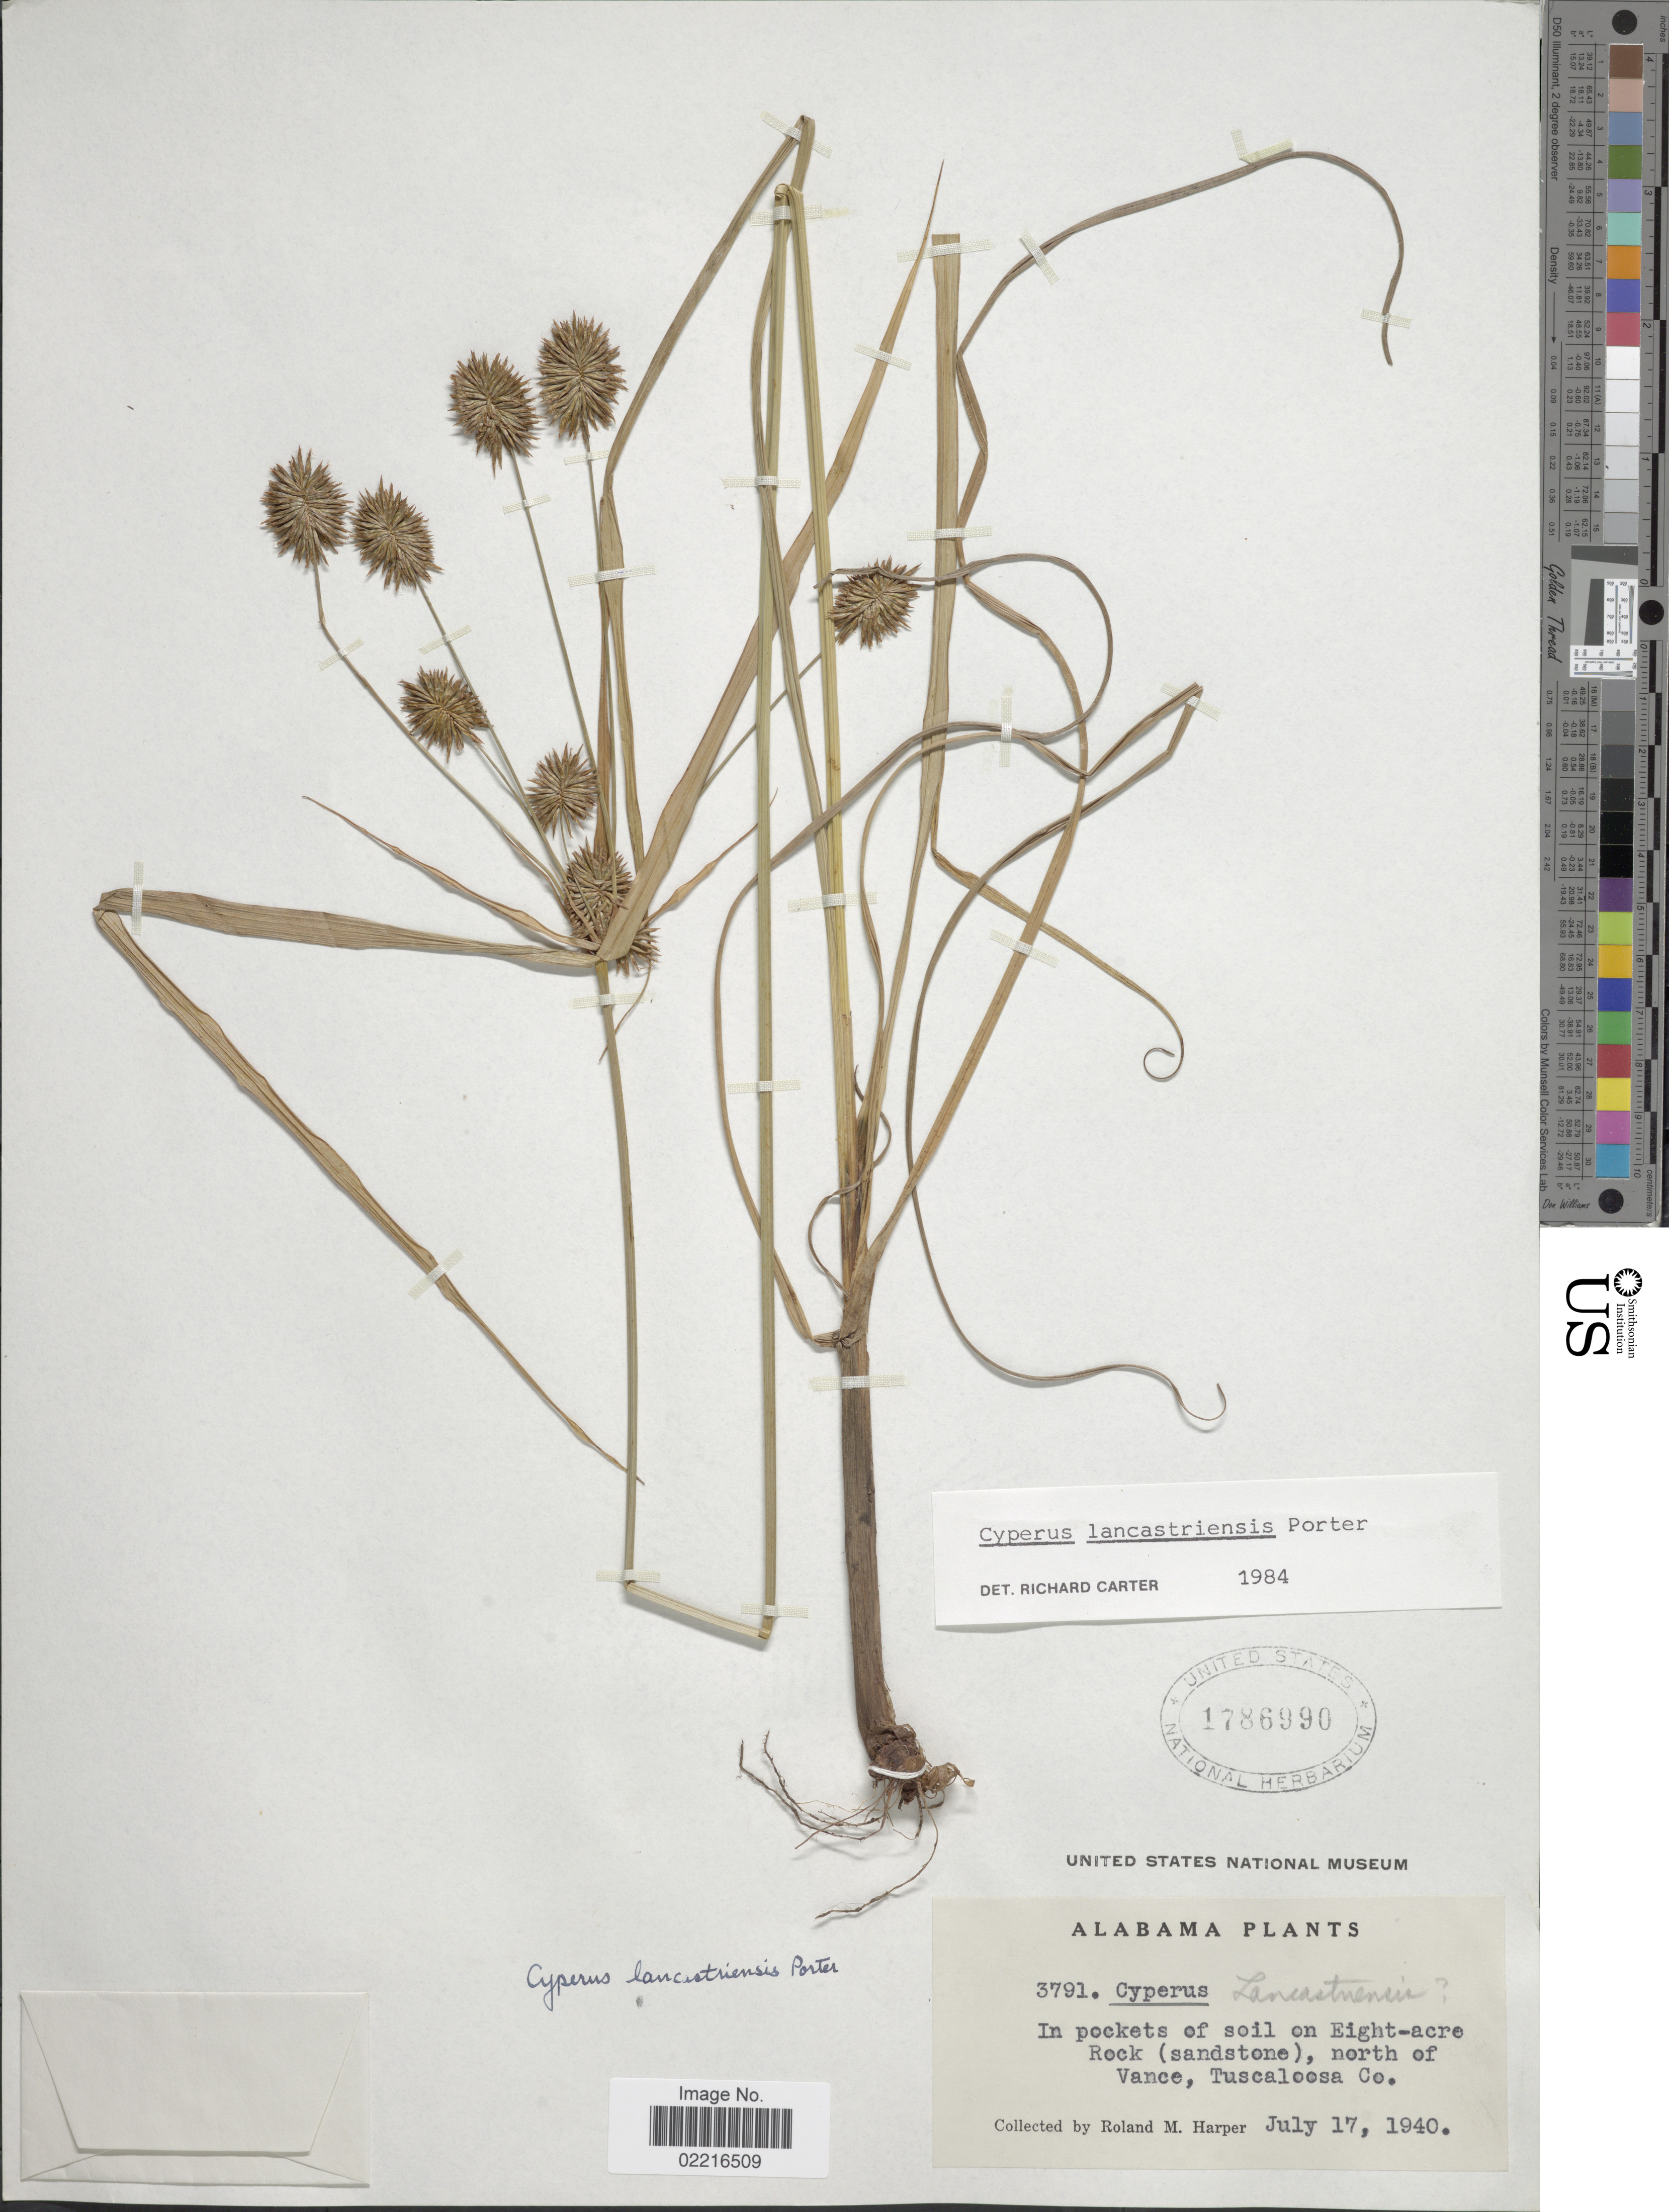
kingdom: Plantae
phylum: Tracheophyta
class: Liliopsida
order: Poales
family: Cyperaceae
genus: Cyperus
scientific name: Cyperus lancastriensis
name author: Porter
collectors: R. M. Harper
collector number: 3791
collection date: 1940-07-17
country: United States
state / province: Alabama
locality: Eight-acre Rock (sandstone), north of Vance, Tuscaloosa Co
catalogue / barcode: US 1786990